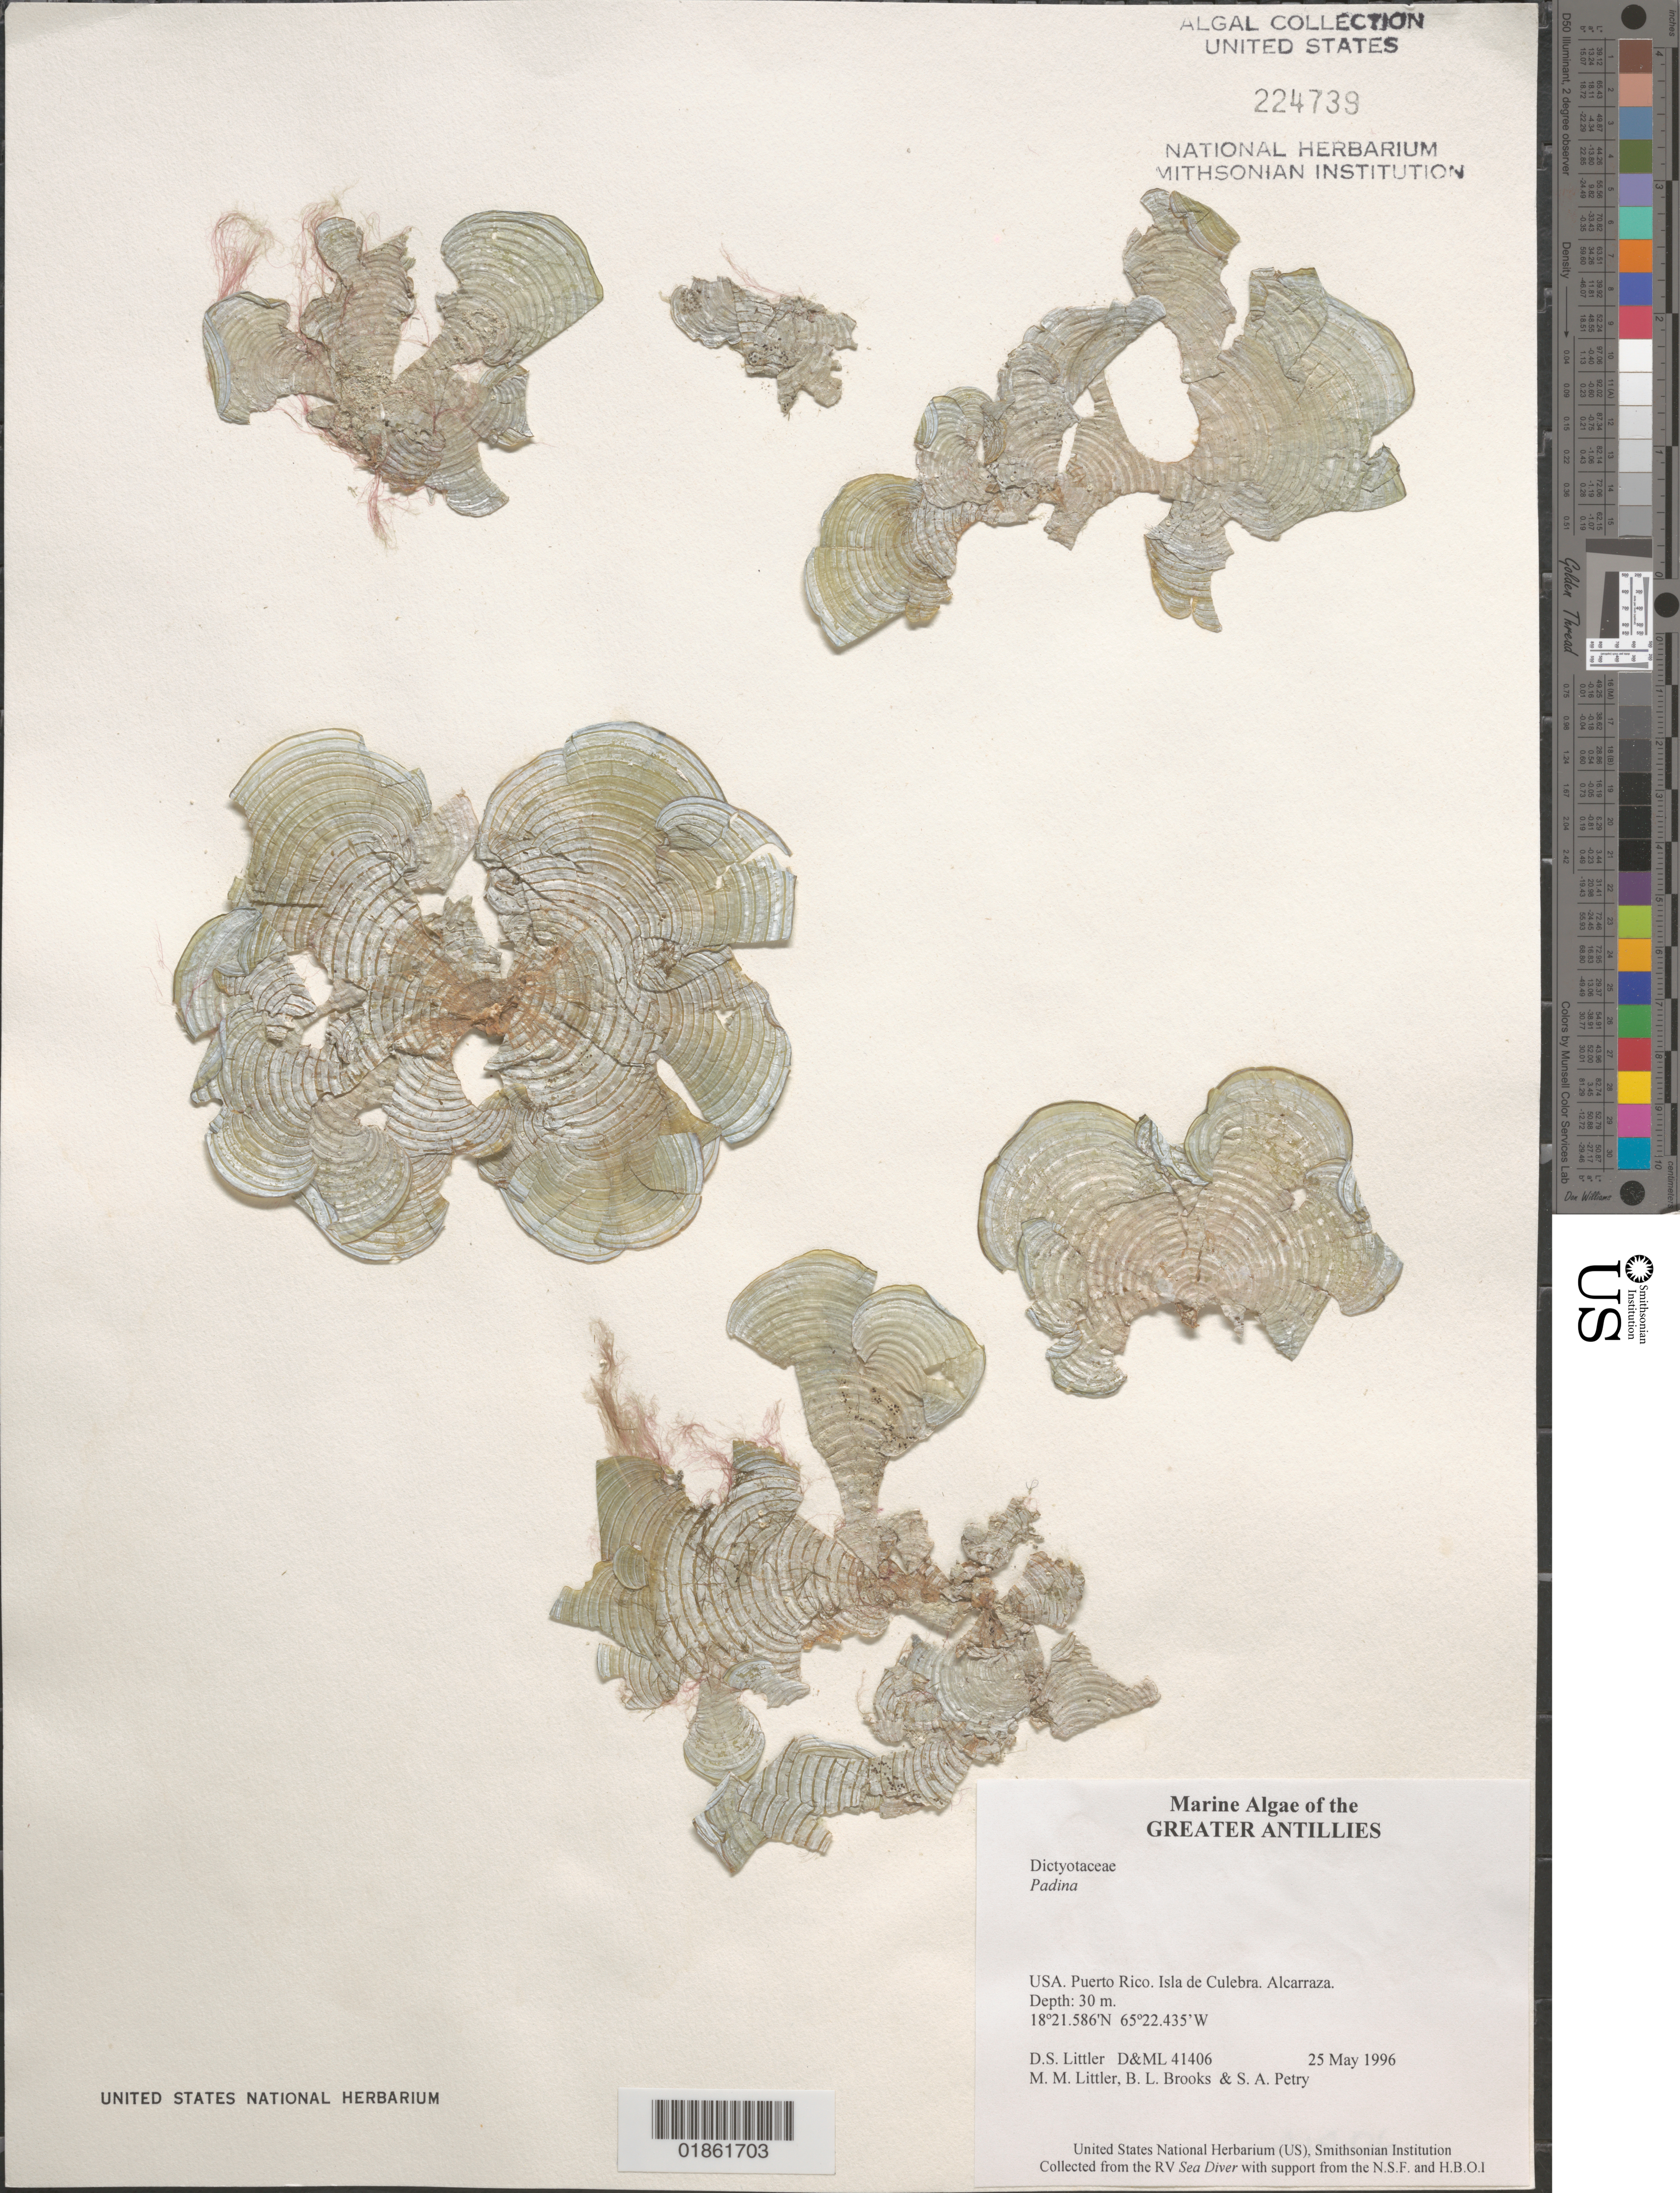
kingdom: Chromista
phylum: Ochrophyta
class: Phaeophyceae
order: Dictyotales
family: Dictyotaceae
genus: Padina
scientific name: Padina sp.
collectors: D. S. Littler & M. M. Littler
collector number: D&ML 41406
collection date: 1996-05-26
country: Puerto Rico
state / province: Culebra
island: Culebra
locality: Culebra Is. W of Alcarraza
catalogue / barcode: US 224739